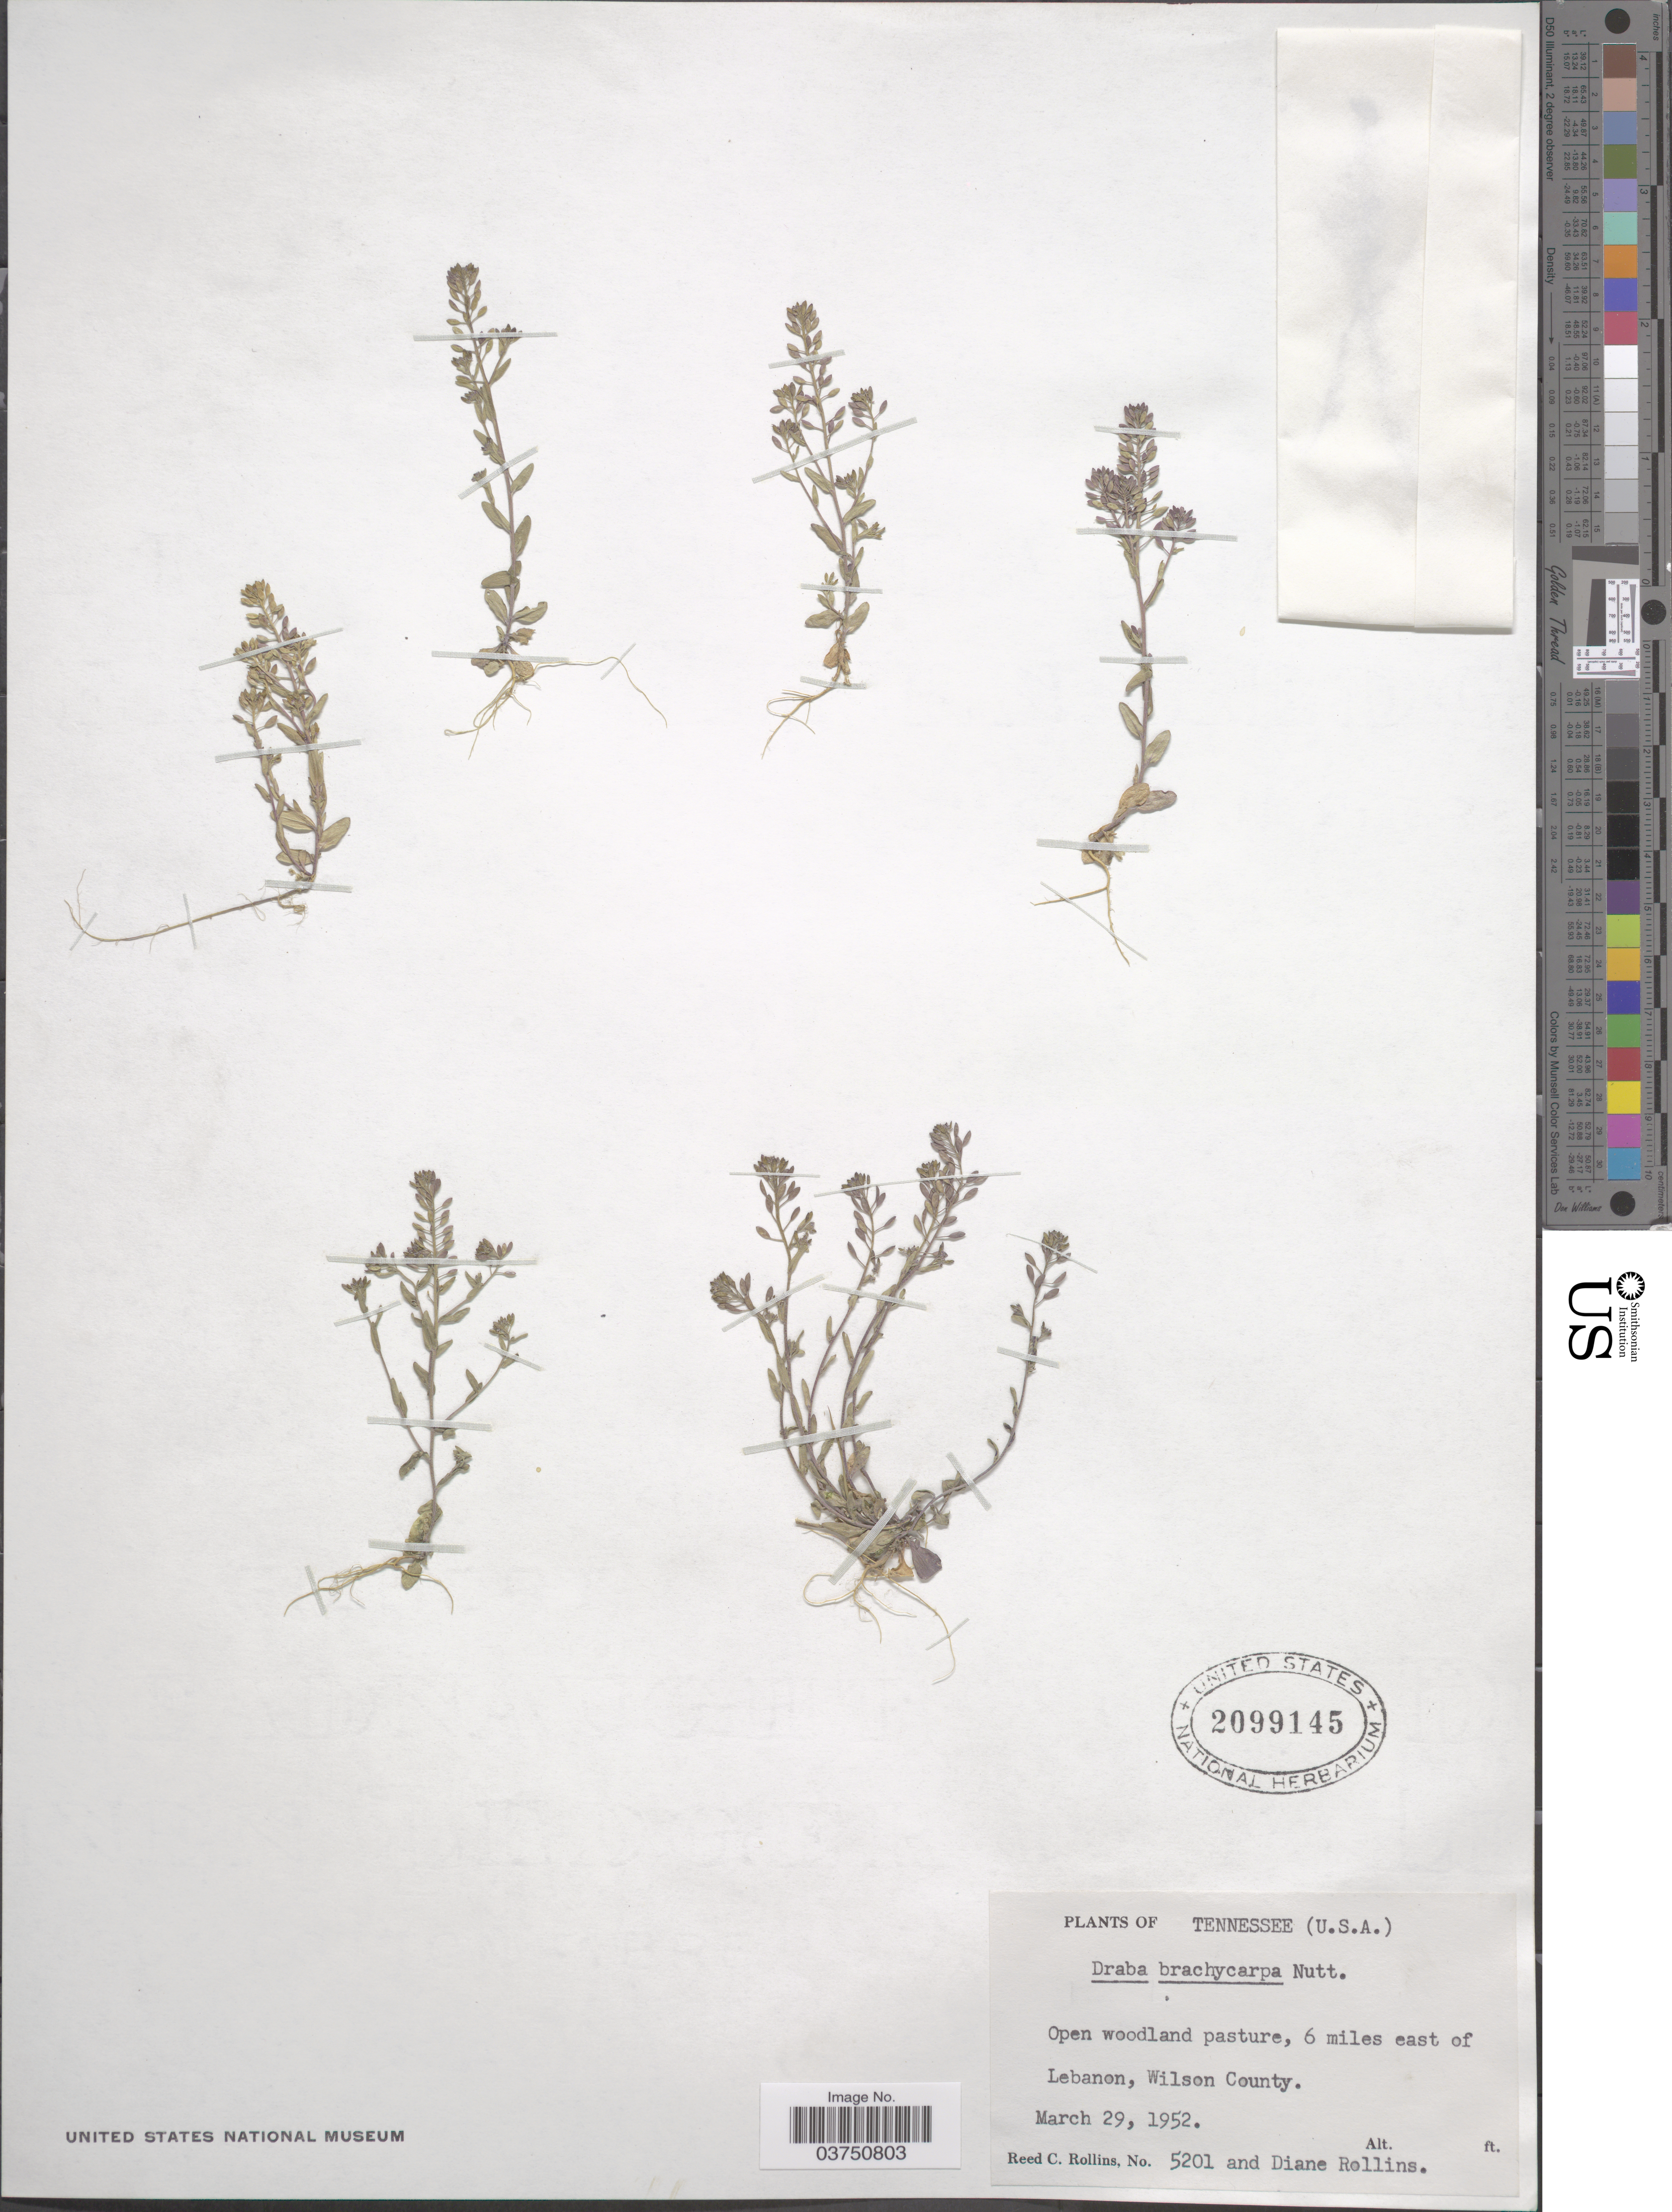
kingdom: Plantae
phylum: Tracheophyta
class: Magnoliopsida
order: Brassicales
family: Brassicaceae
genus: Draba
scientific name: Draba brachycarpa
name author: (Nutt.) Torr. & A. Gray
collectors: R. C. Rollins & D. Rollins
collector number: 5201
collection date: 1952-03-29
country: United States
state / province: Tennessee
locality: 6 miles east of Lebanon, Wilson County.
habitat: open woodland pasture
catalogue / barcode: US 2099145